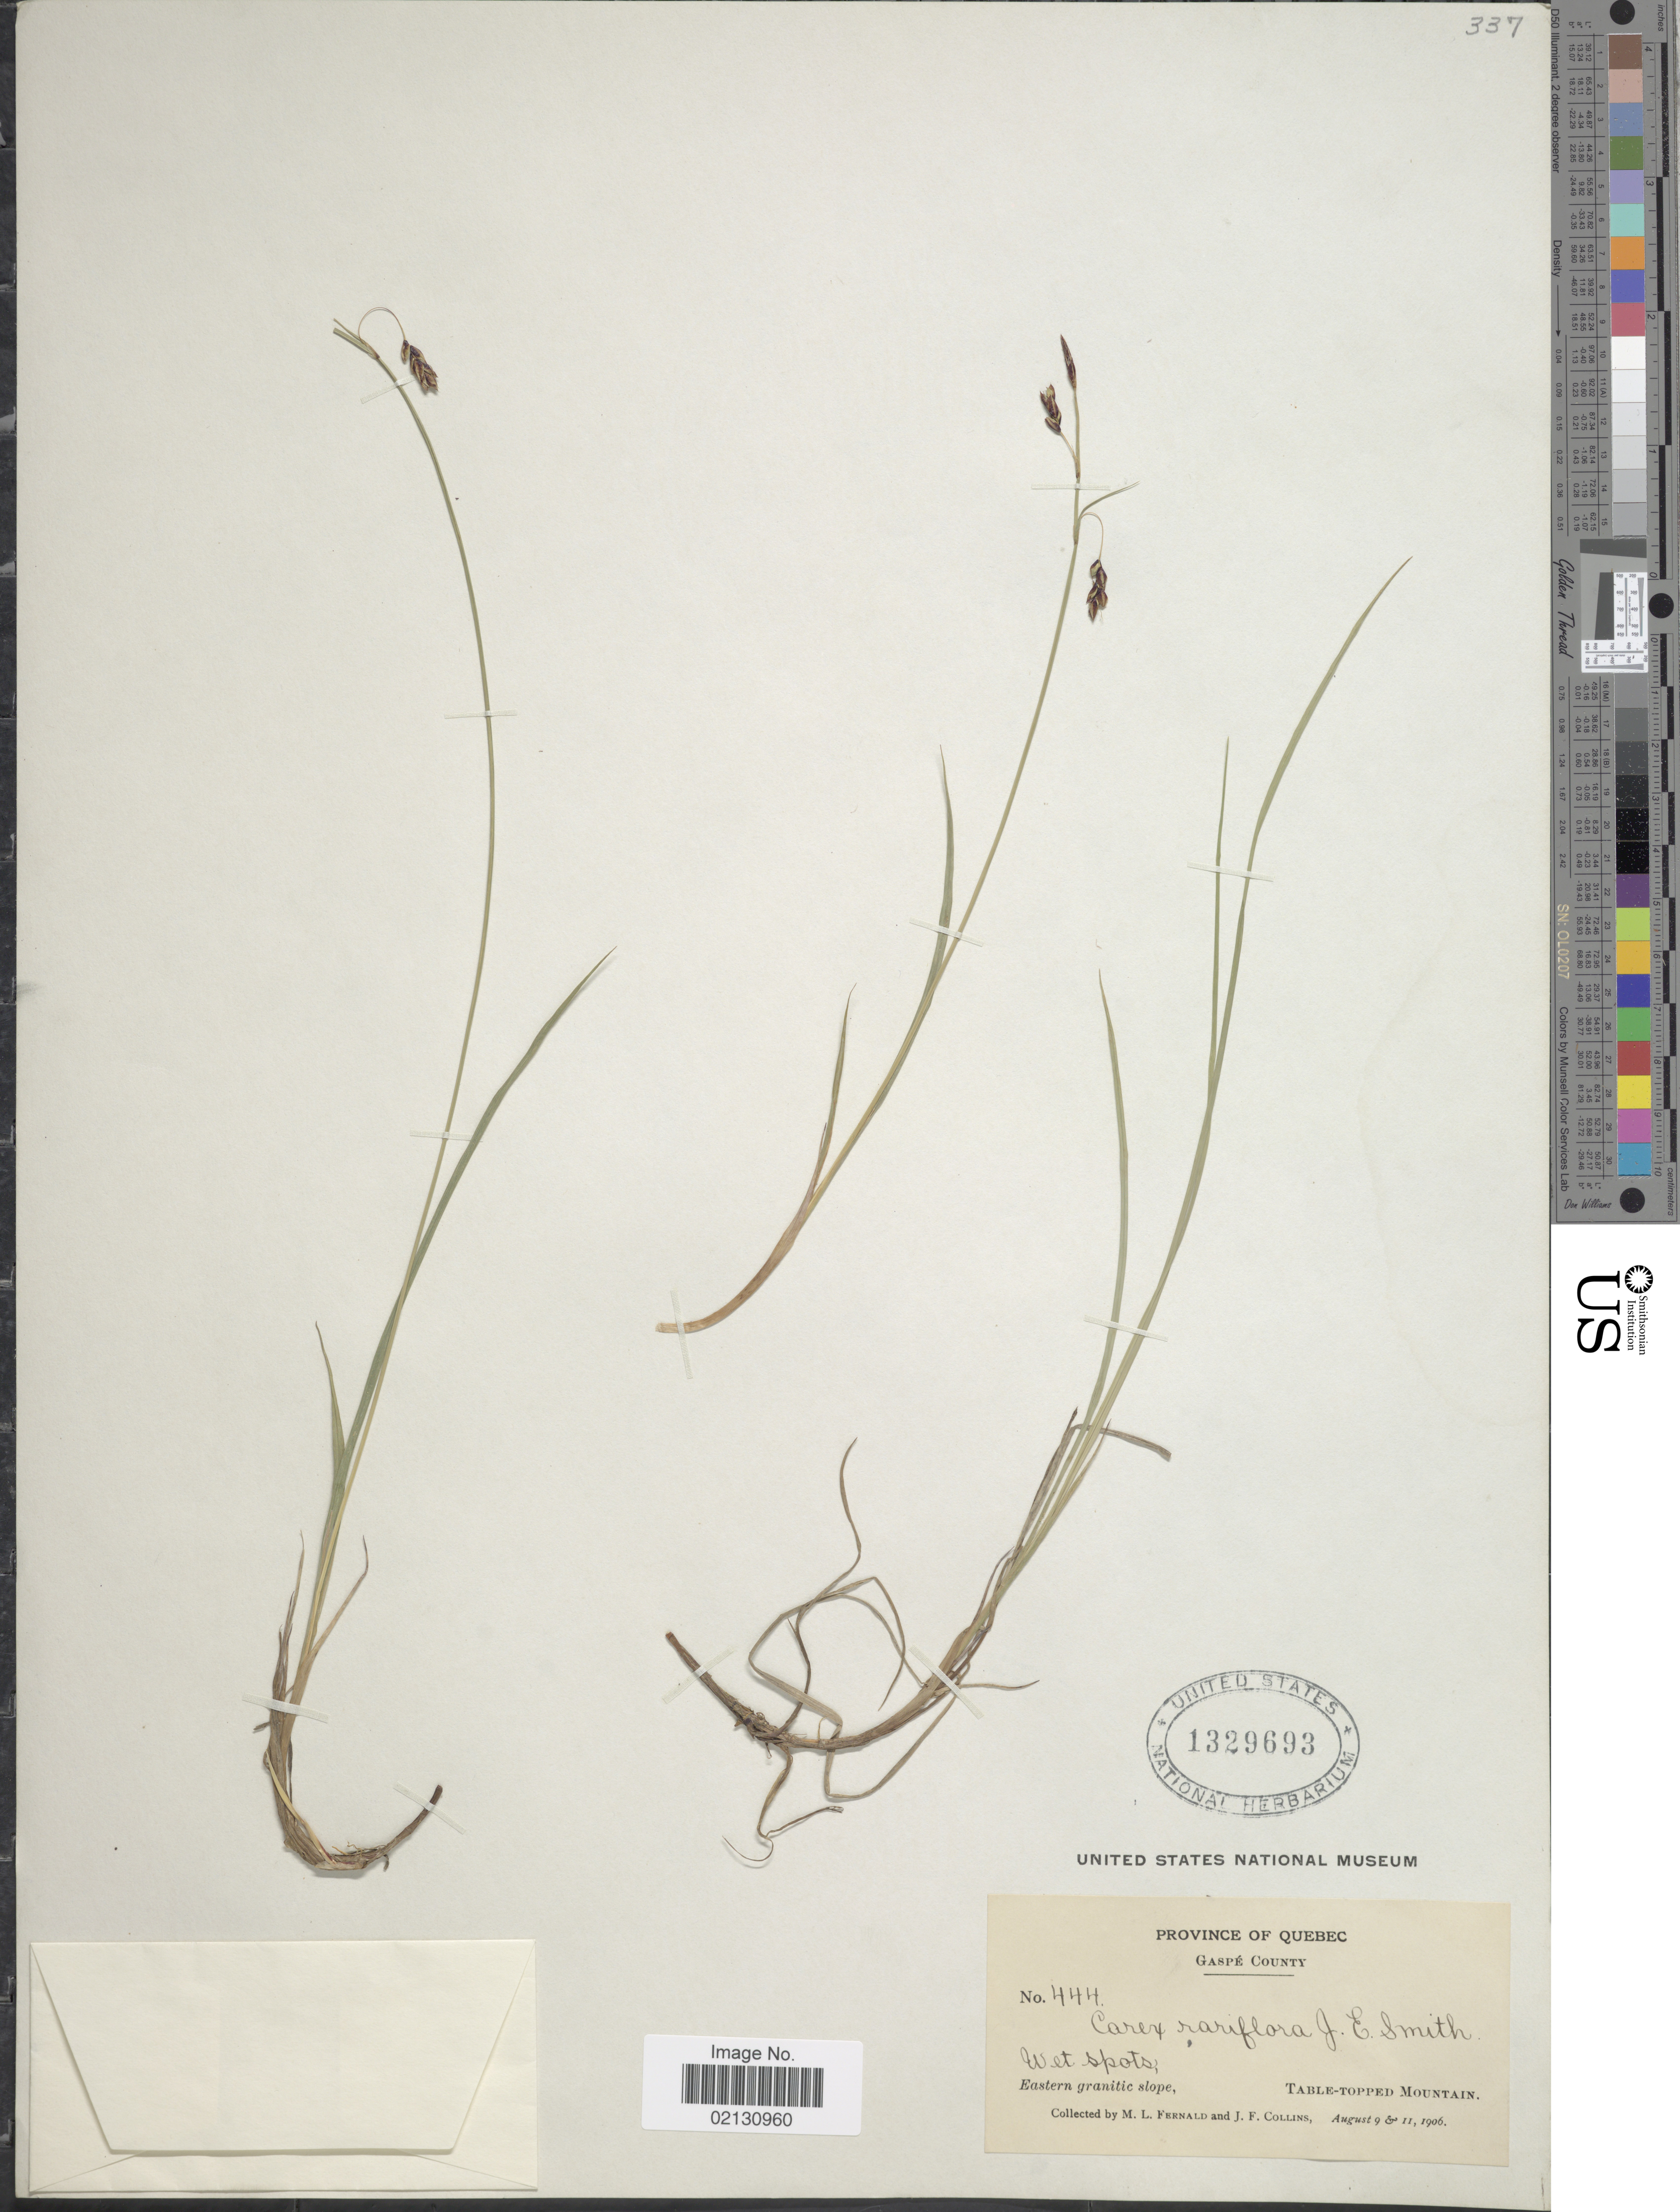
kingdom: Plantae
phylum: Tracheophyta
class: Liliopsida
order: Poales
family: Cyperaceae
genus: Carex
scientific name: Carex rariflora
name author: (Wahlenb.) Sm.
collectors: M. L. Fernald & J. Collins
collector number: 444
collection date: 1906-08-09/1906-08-11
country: Canada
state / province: Quebec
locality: Gaspé County. Table-Topped Mountain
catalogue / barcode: US 1329693